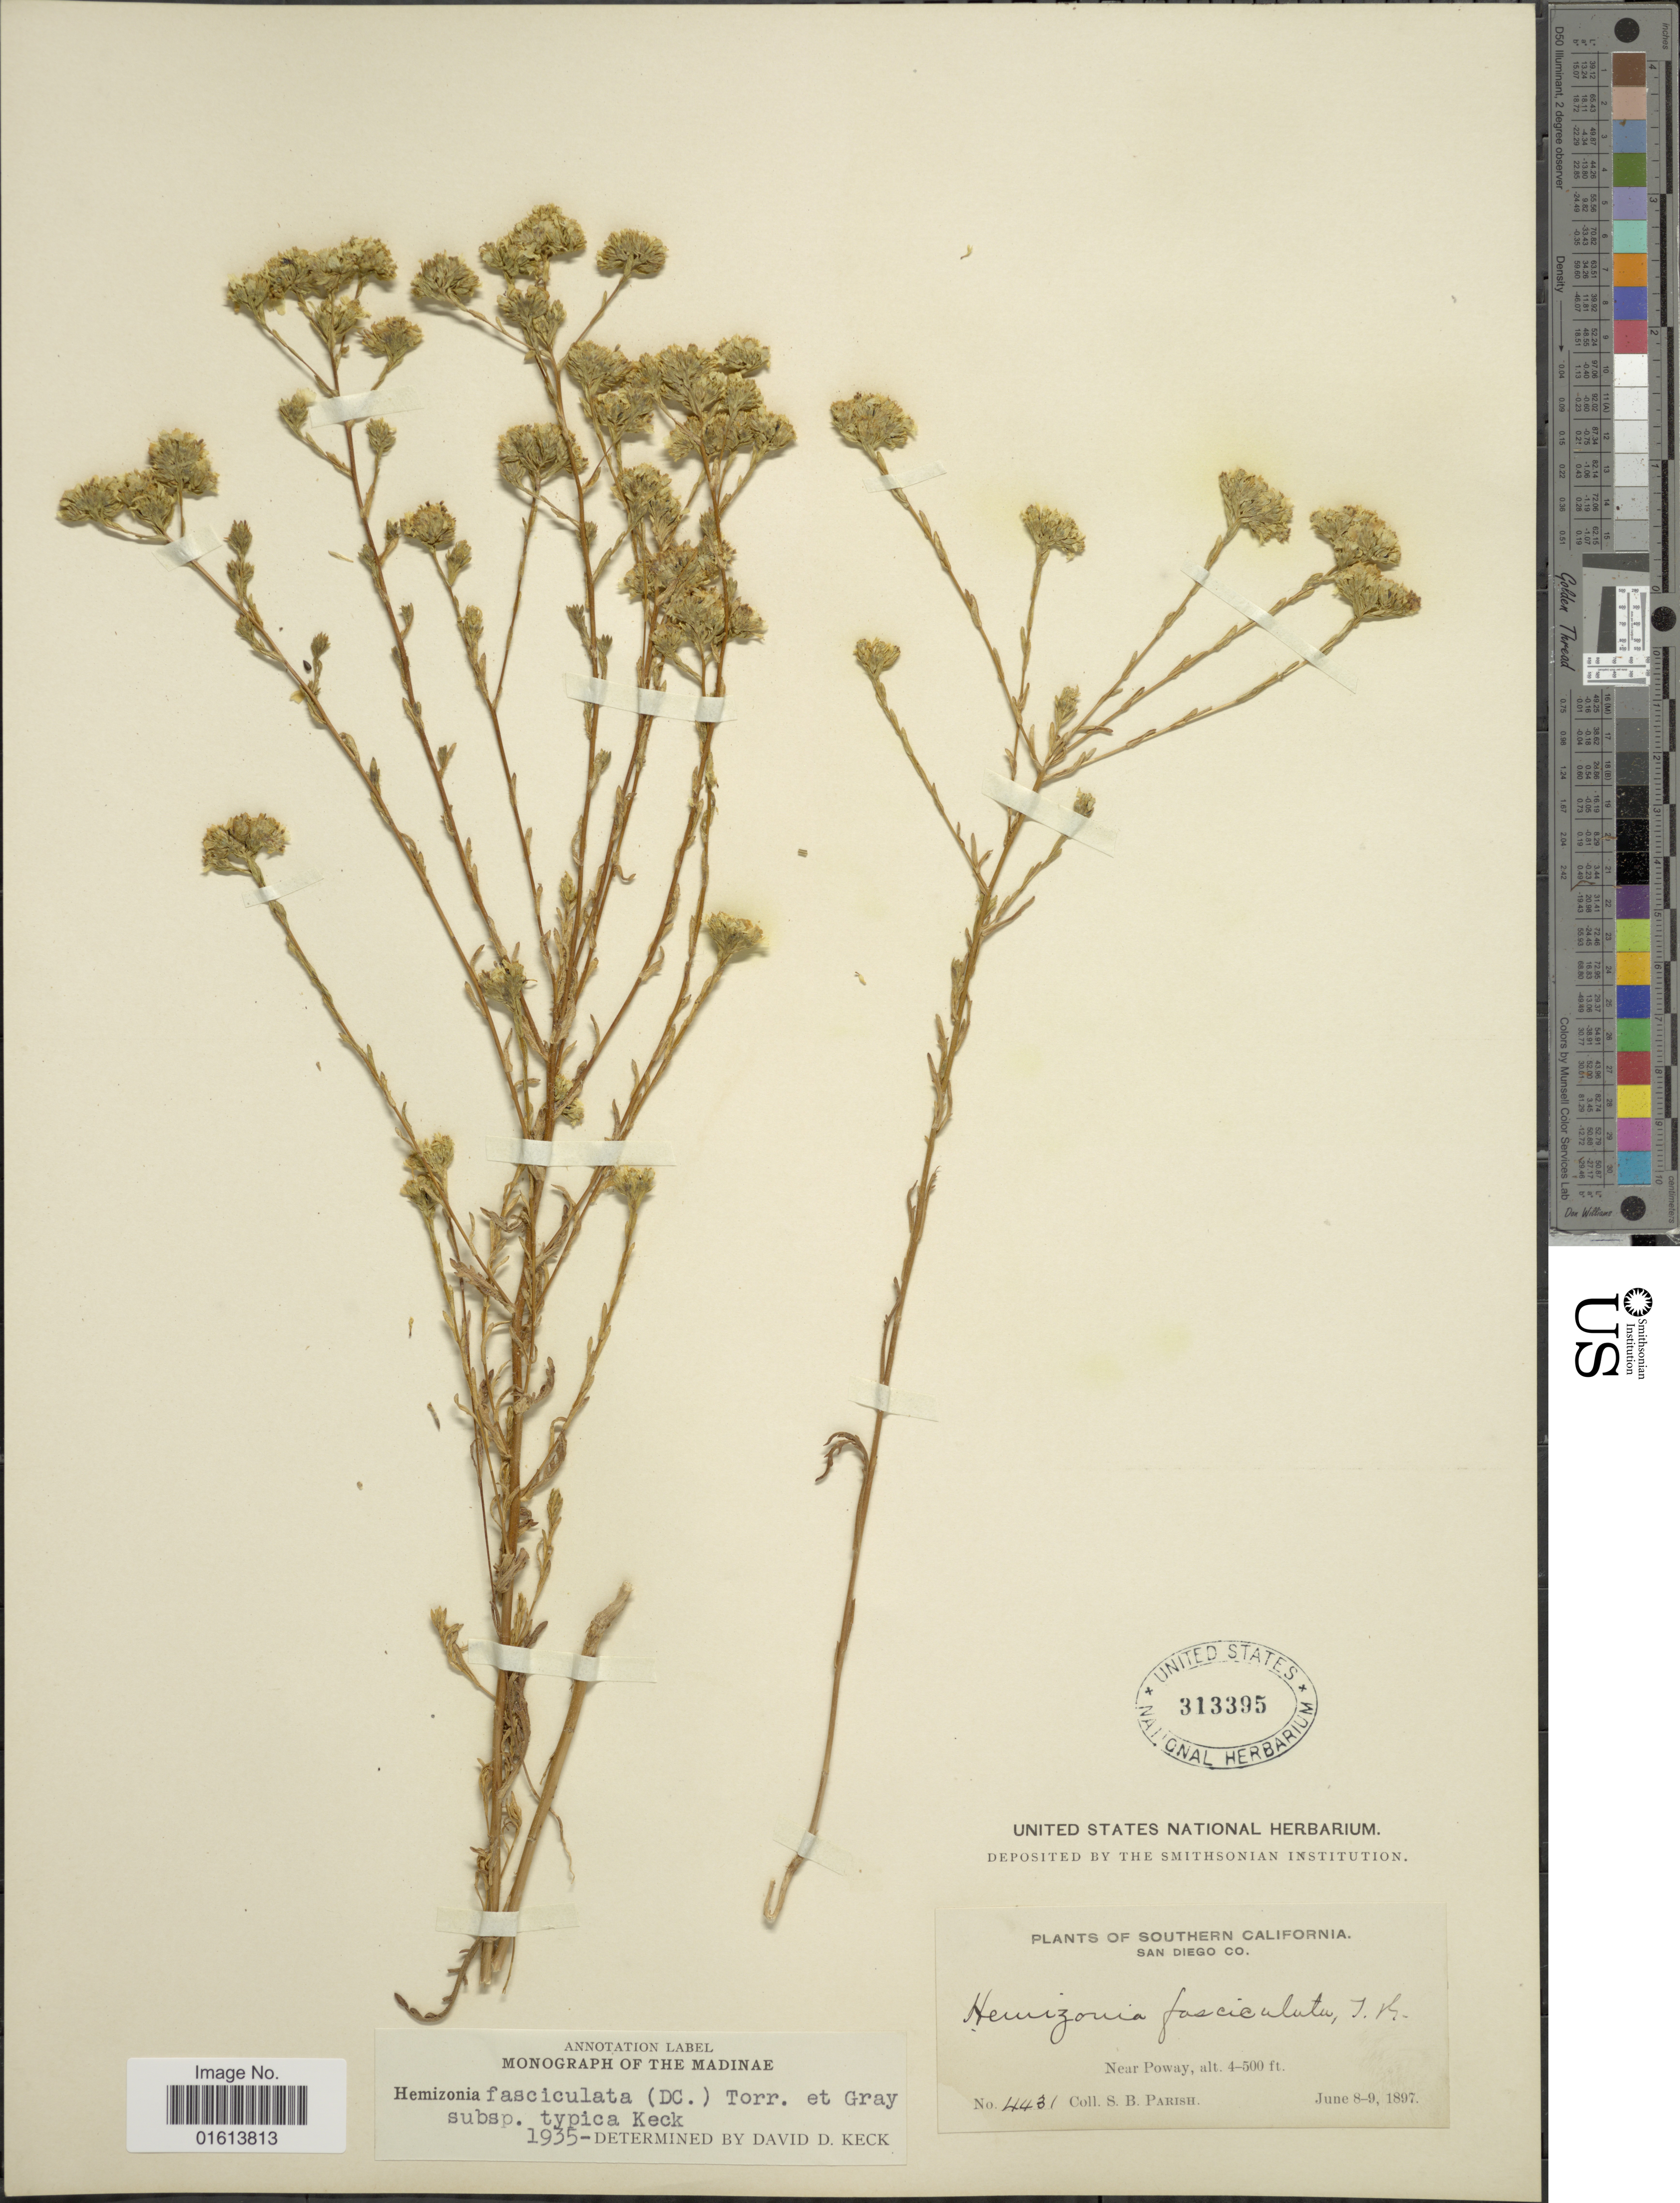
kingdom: Plantae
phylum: Tracheophyta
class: Magnoliopsida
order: Asterales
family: Asteraceae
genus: Deinandra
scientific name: Deinandra fasciculata subsp. fasciculata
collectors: S. B. Parish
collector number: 4431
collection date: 1897-06-08/1897-06-09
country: United States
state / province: California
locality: Southern California. Near Poway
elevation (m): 122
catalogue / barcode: US 313395